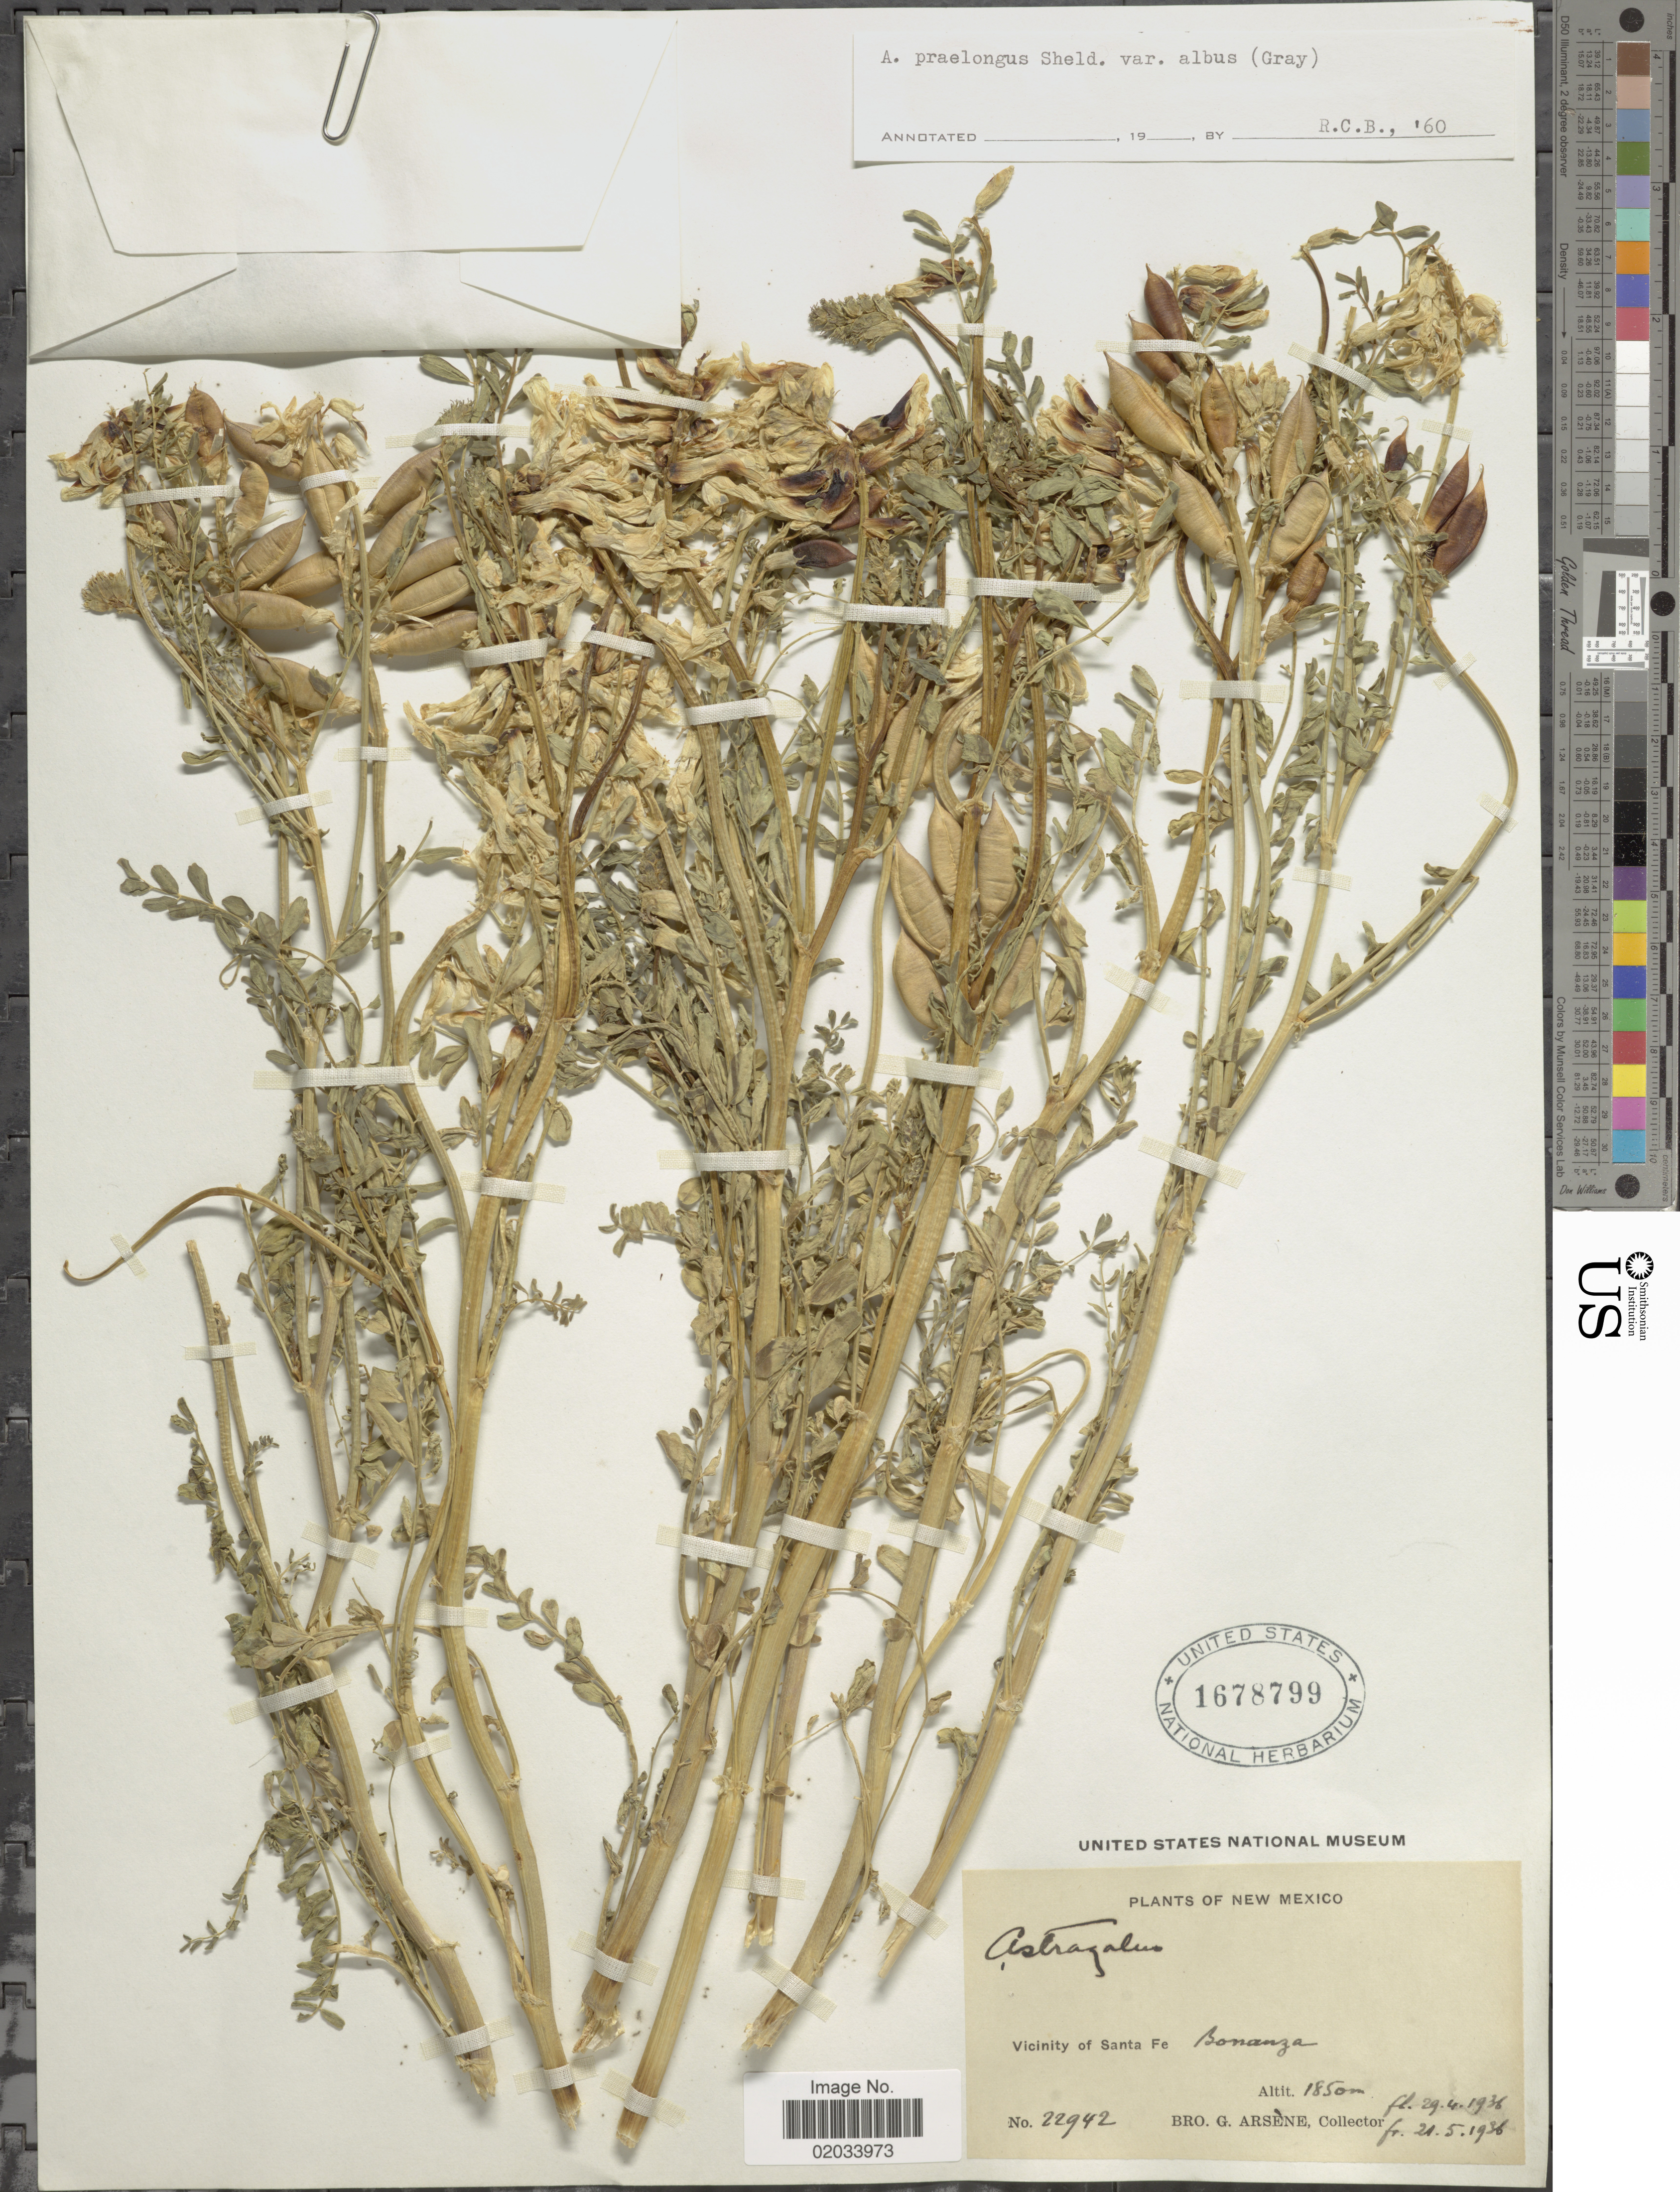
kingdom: Plantae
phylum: Tracheophyta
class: Magnoliopsida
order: Fabales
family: Fabaceae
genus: Astragalus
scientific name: Astragalus praelongus var. albus (A. Gray) ined.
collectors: Bro. G. Arsène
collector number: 22942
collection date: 1936-04-29/1936-05-21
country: United States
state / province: New Mexico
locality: Vicinity of Santa Fe. Bonanza.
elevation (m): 1850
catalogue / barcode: US 1678799